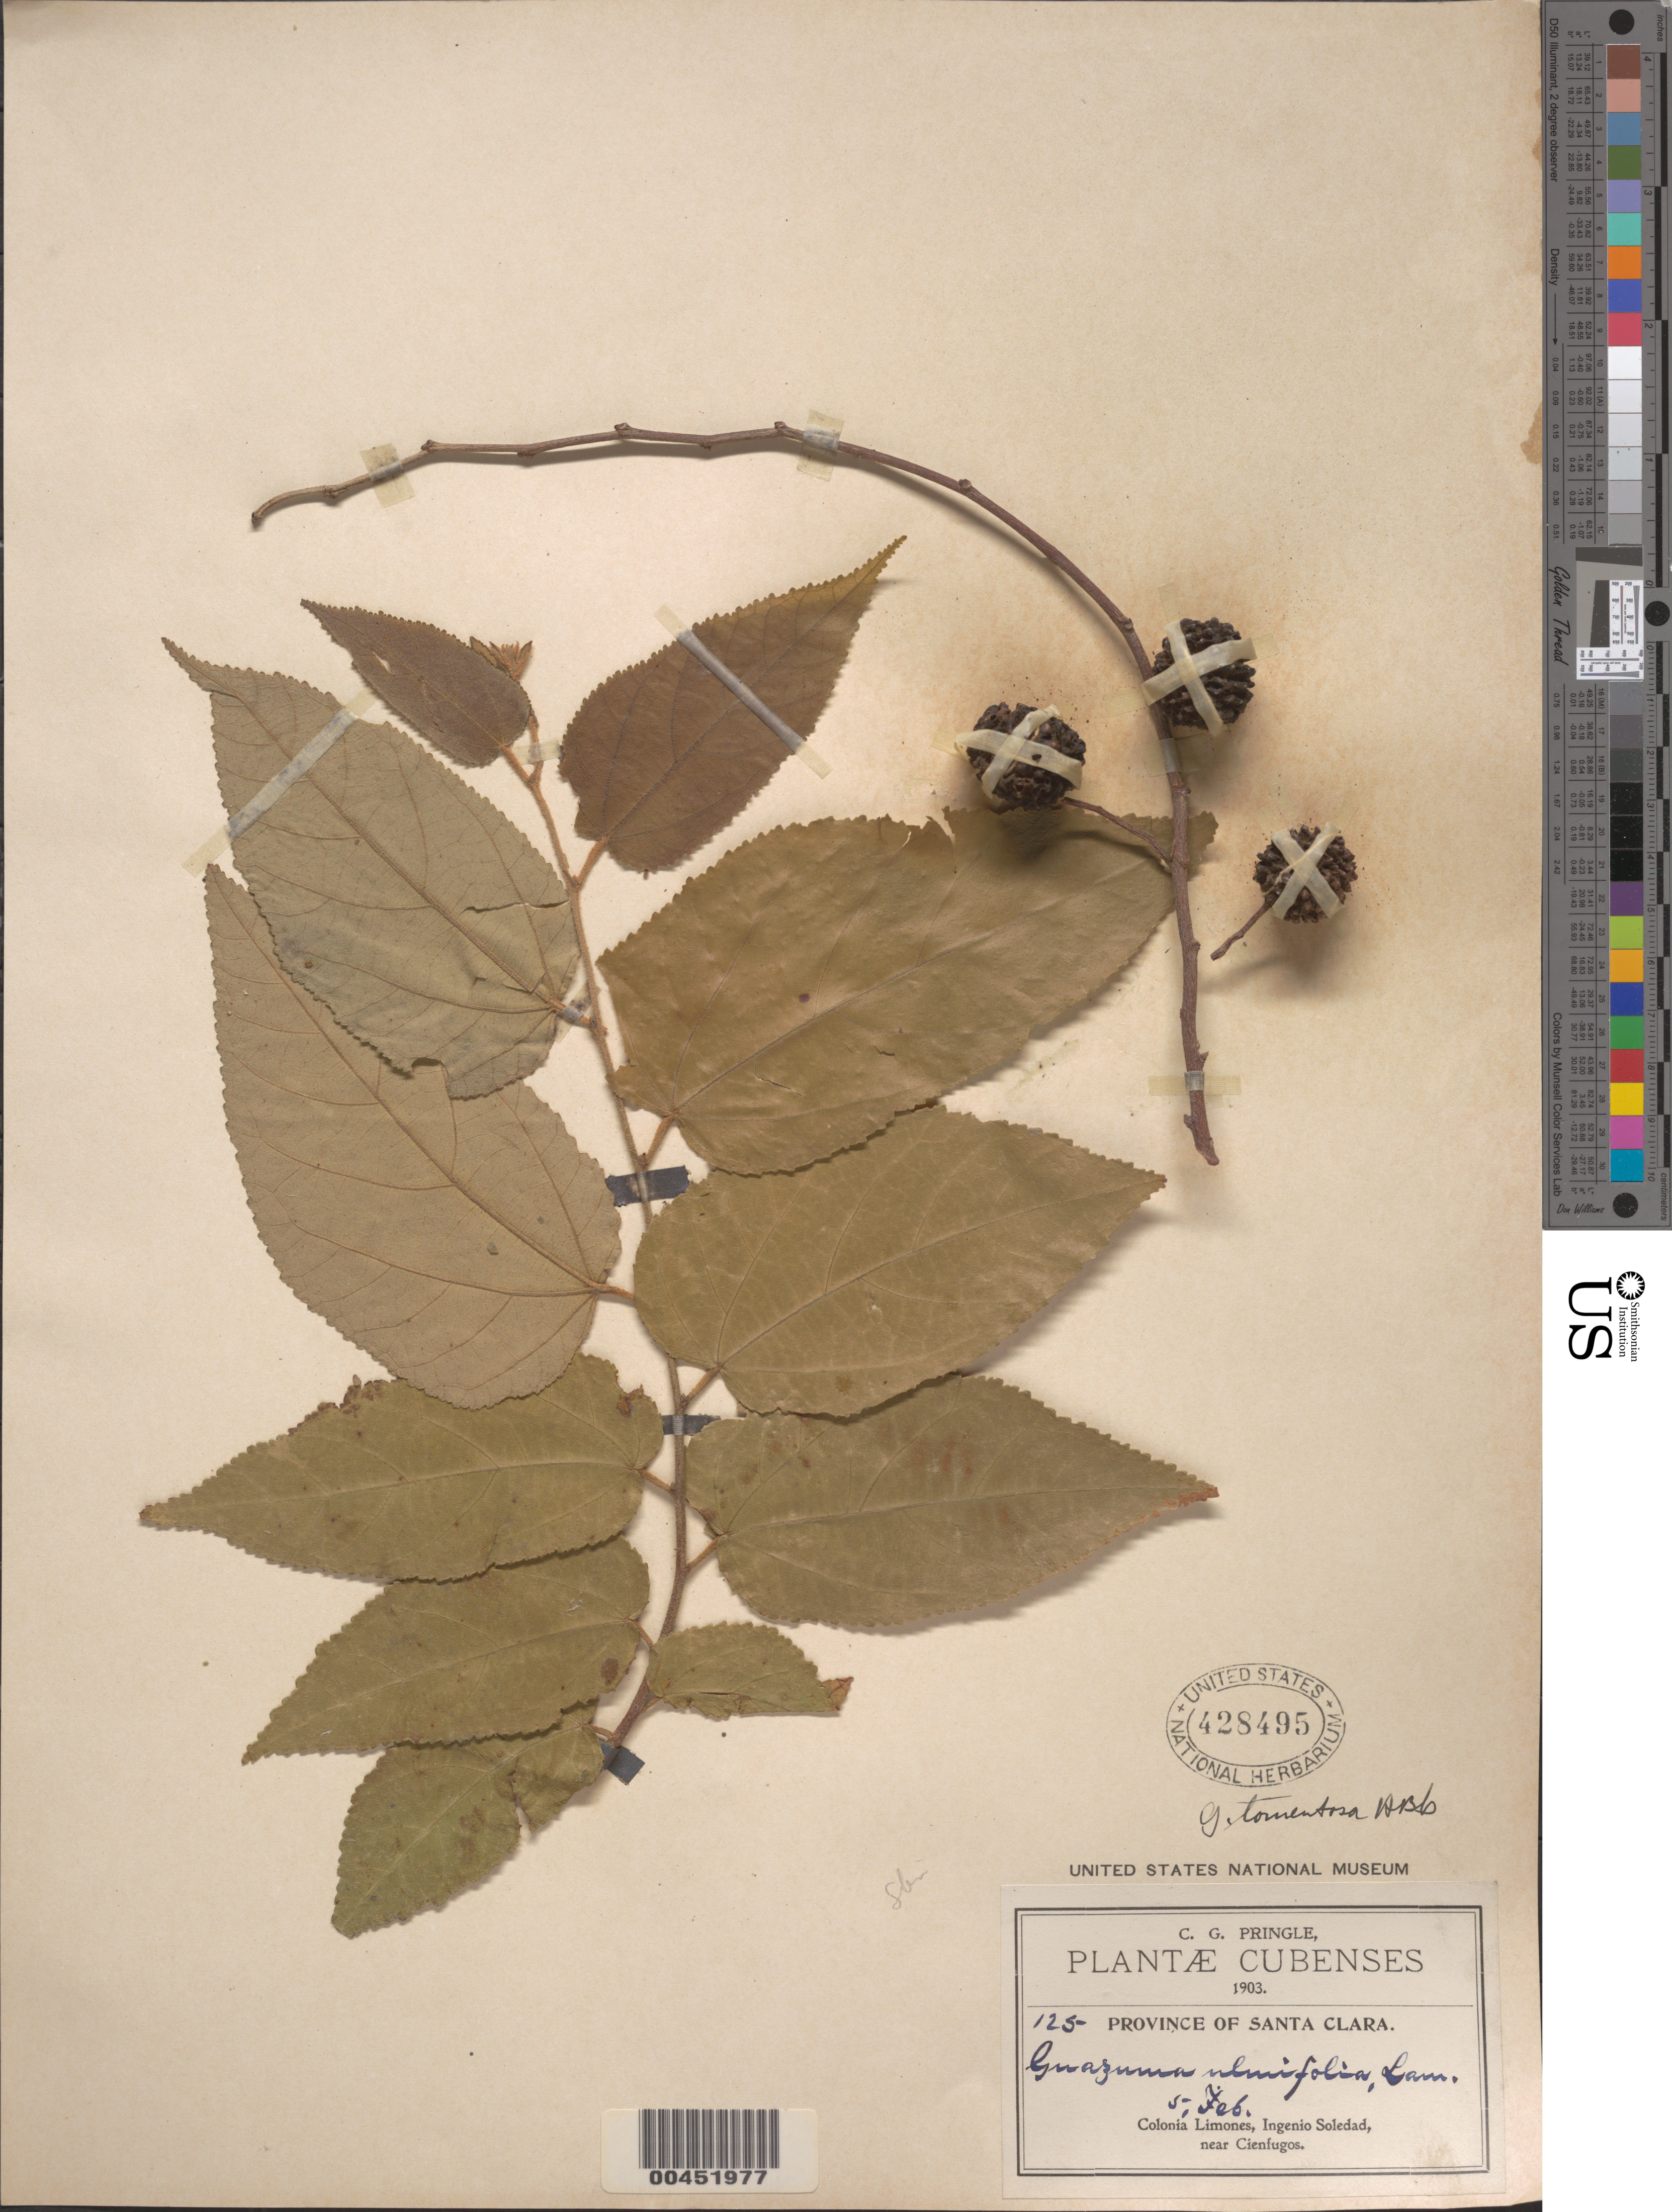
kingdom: Plantae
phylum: Tracheophyta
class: Magnoliopsida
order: Malvales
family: Malvaceae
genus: Guazuma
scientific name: Guazuma ulmifolia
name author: Lam.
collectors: C. G. Pringle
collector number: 125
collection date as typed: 05 Feb 1905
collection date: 1905-02-05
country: Cuba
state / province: Cienfuegos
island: Greater Antilles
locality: Colonia Limones, Ingenio Soledad, near Cienfuegos. [In former Las Villas or Santa Clara Province.]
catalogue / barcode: US 428495